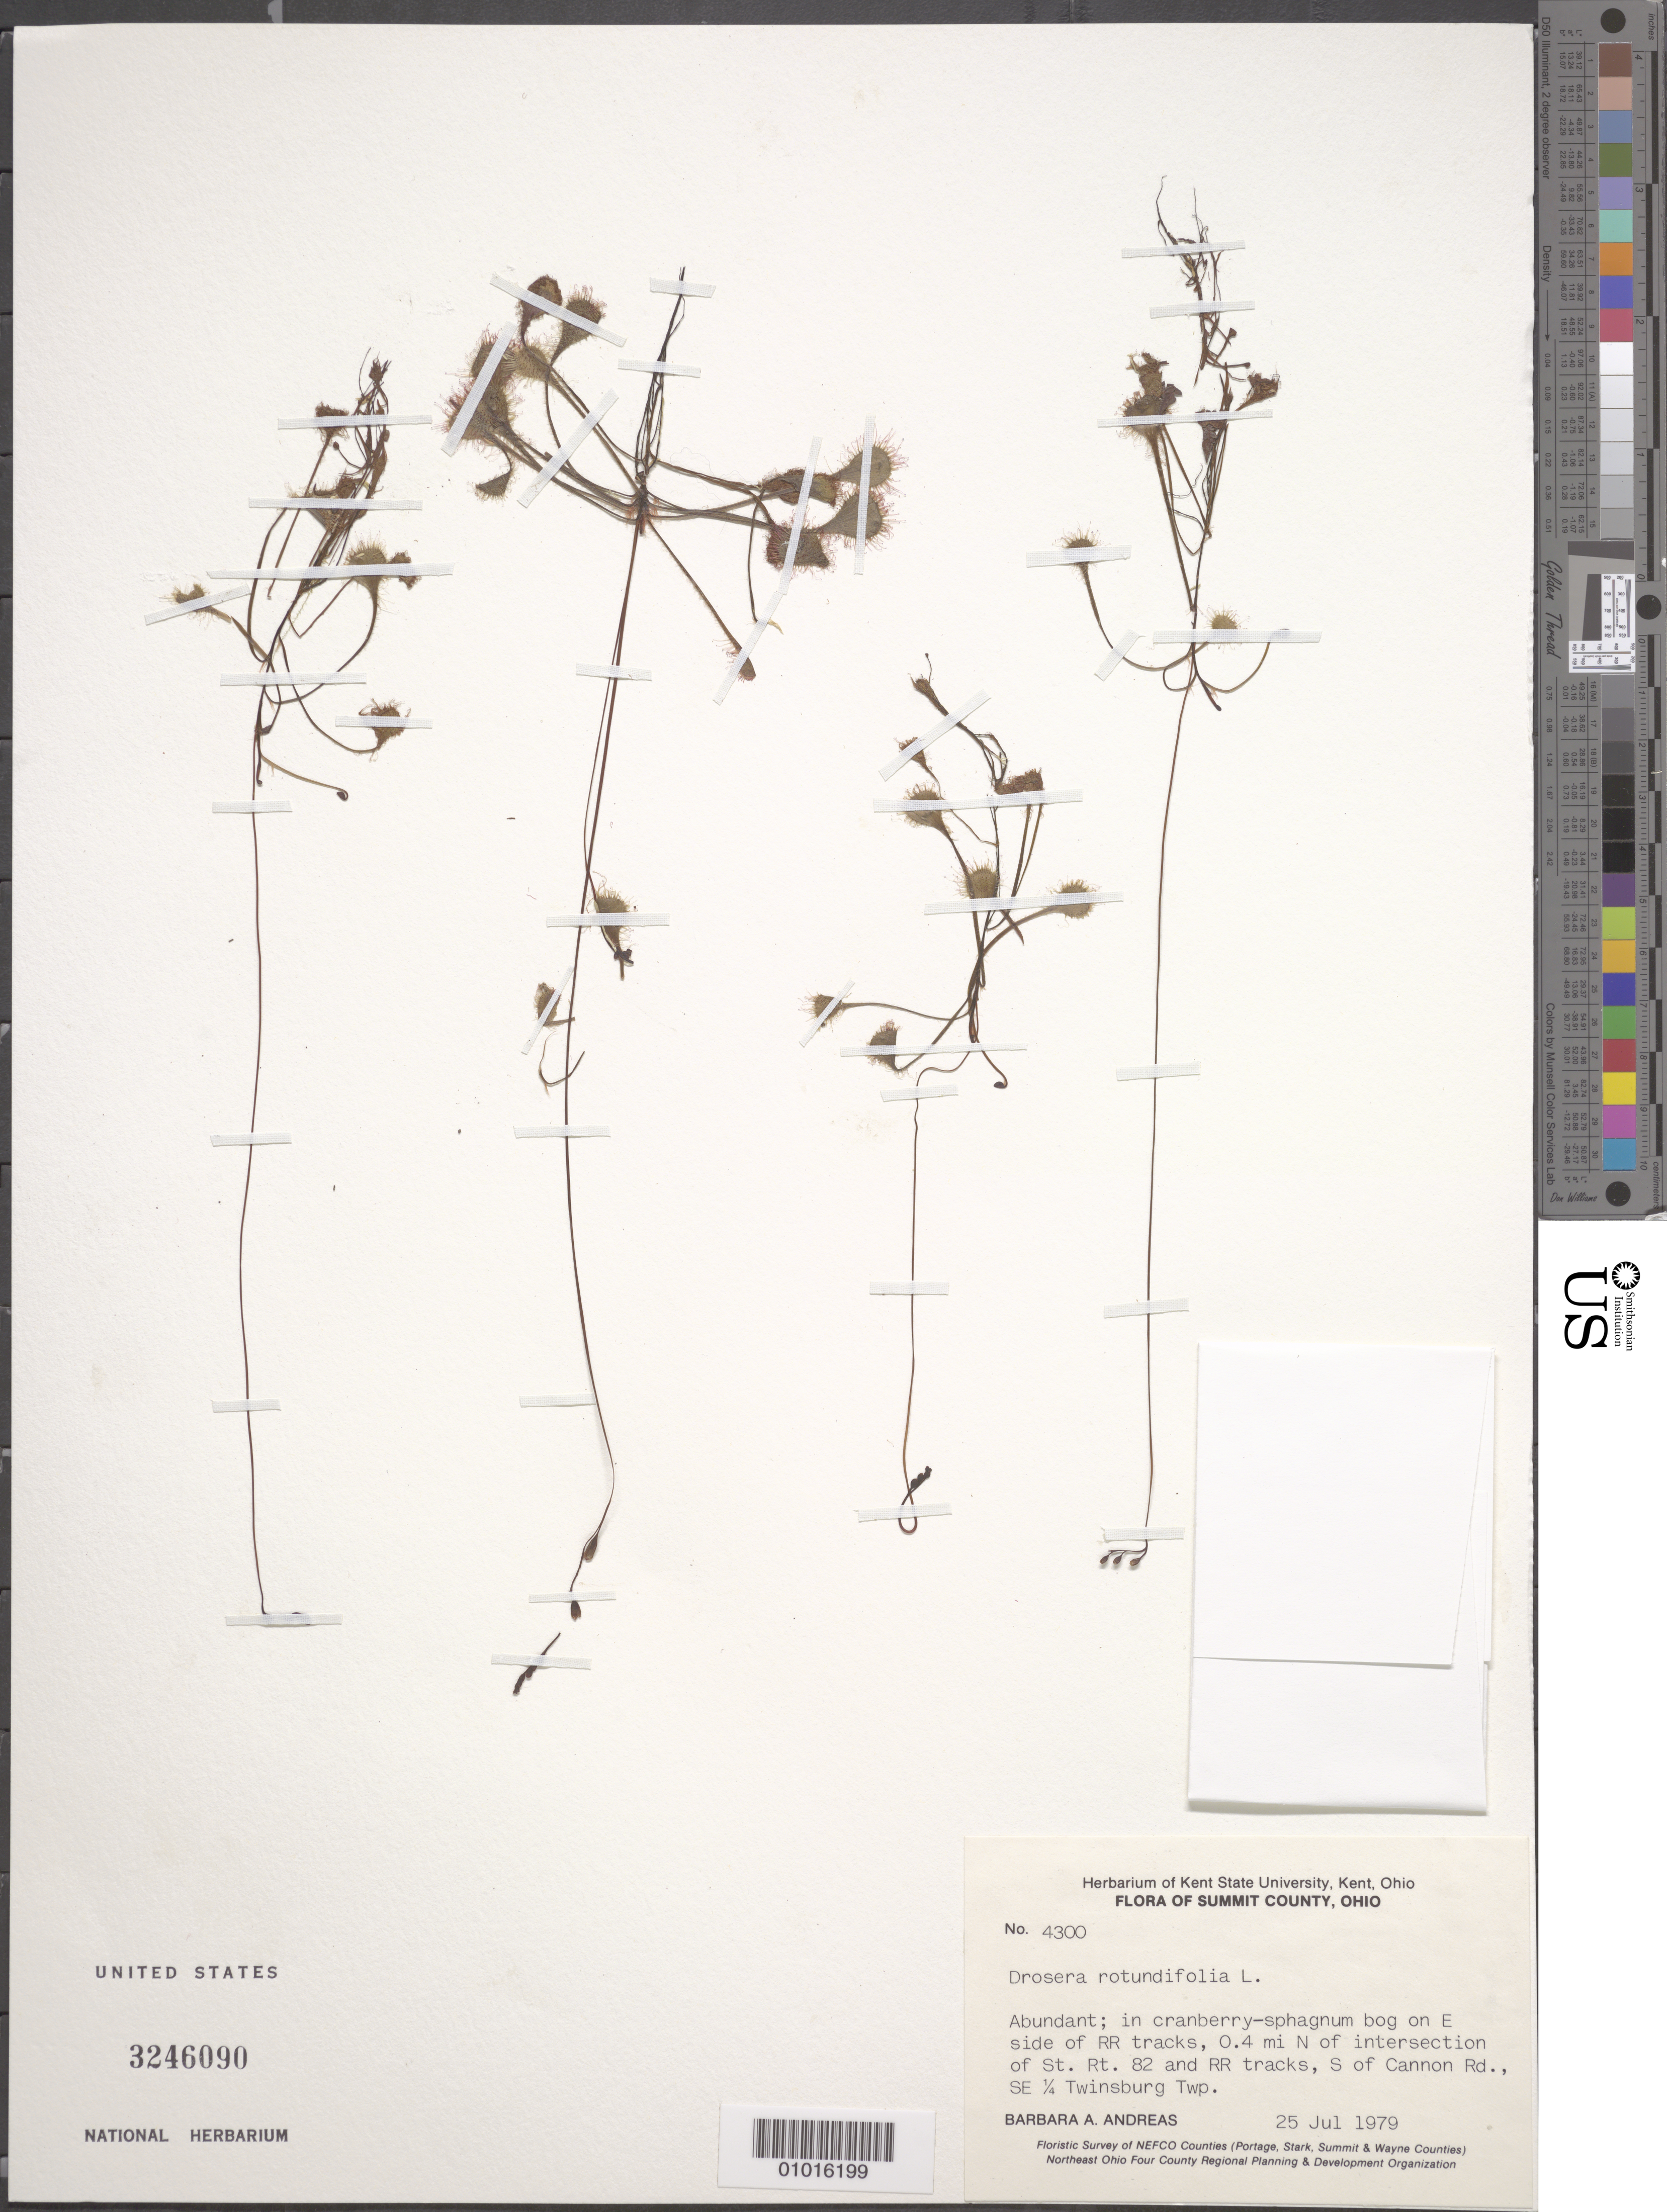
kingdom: Plantae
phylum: Tracheophyta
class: Magnoliopsida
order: Caryophyllales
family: Droseraceae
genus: Drosera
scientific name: Drosera rotundifolia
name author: L.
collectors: B. A. Andreas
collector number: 4300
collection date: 1979-07-25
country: United States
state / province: Ohio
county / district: Summit County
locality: Abundant; in cranberry-sphagnum bog on E side of RR tracks, 0.4 miles N of intersection of St. Rt. 82 and RR tracks, S of Cannon Rd., SE 1/4 Twinsburg Twp.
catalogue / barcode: US 3246090